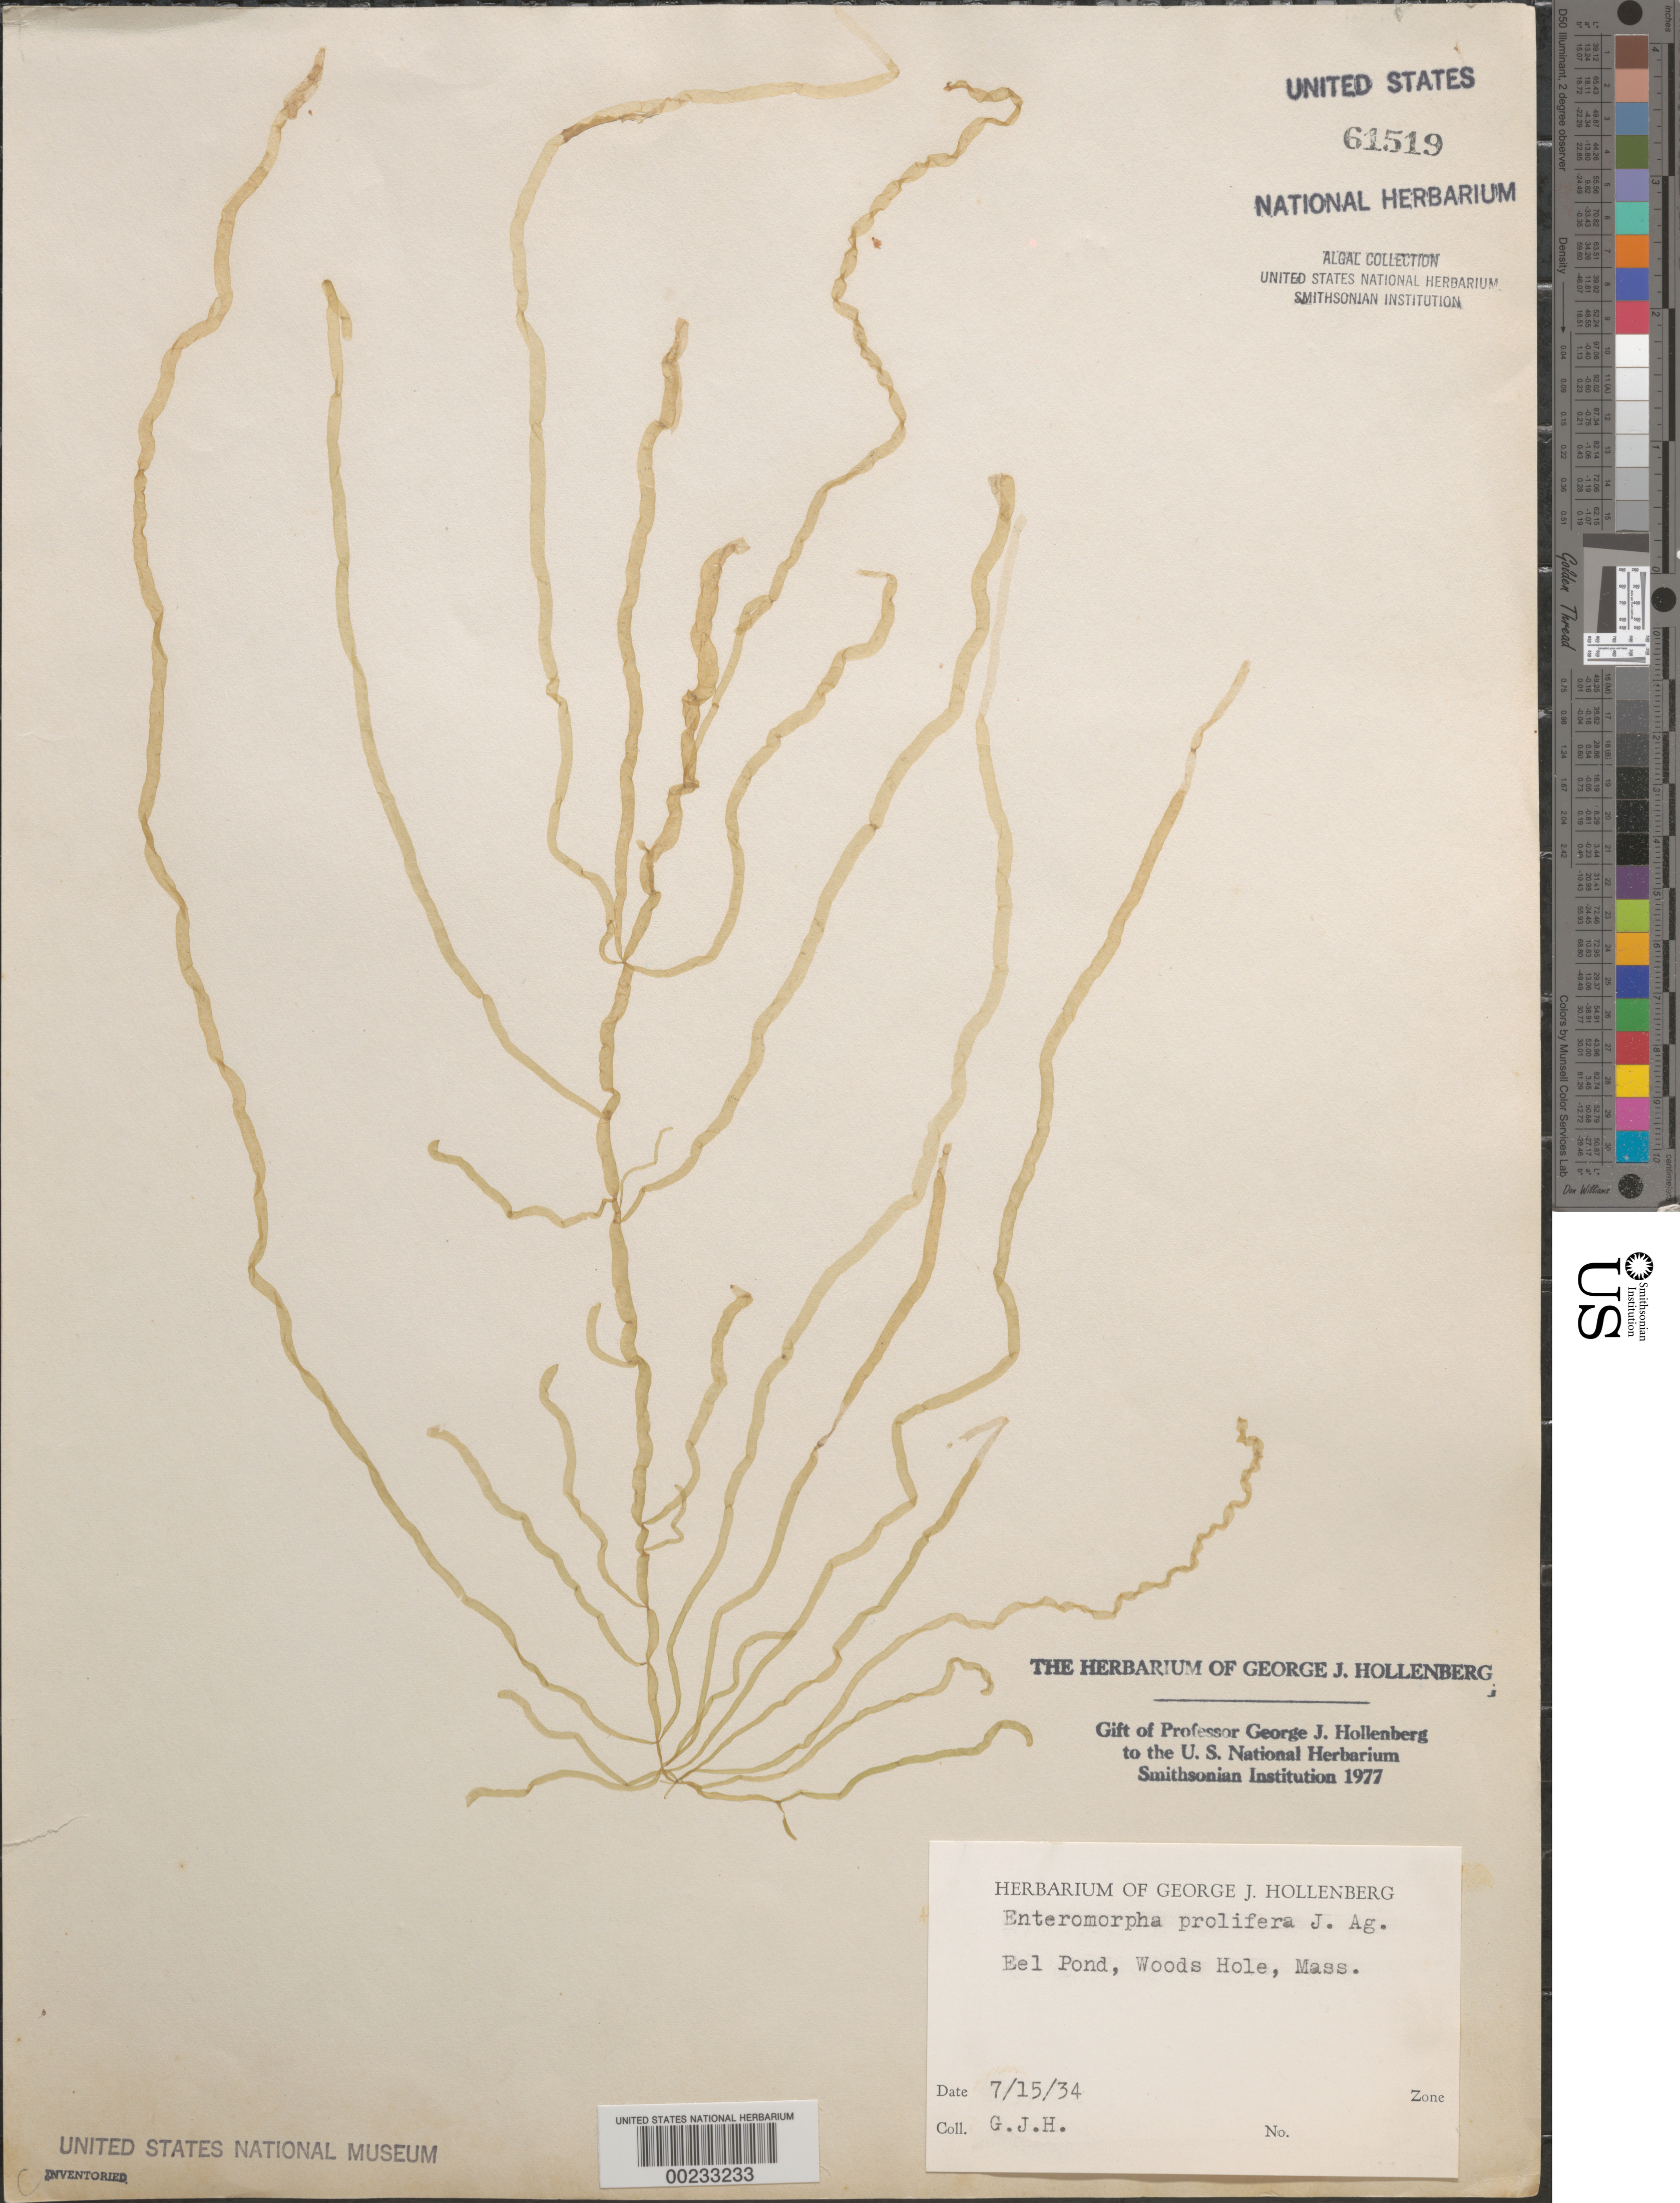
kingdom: Plantae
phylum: Chlorophyta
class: Ulvophyceae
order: Ulvales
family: Ulvaceae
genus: Ulva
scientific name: Ulva prolifera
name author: O.F. Müller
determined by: Algae name updating Project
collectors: G. Hollenberg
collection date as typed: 15 Jul 1934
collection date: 1934-07-15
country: United States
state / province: Massachusetts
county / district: Barnstable County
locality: Woods Hole, Eel Pond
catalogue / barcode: US 61519